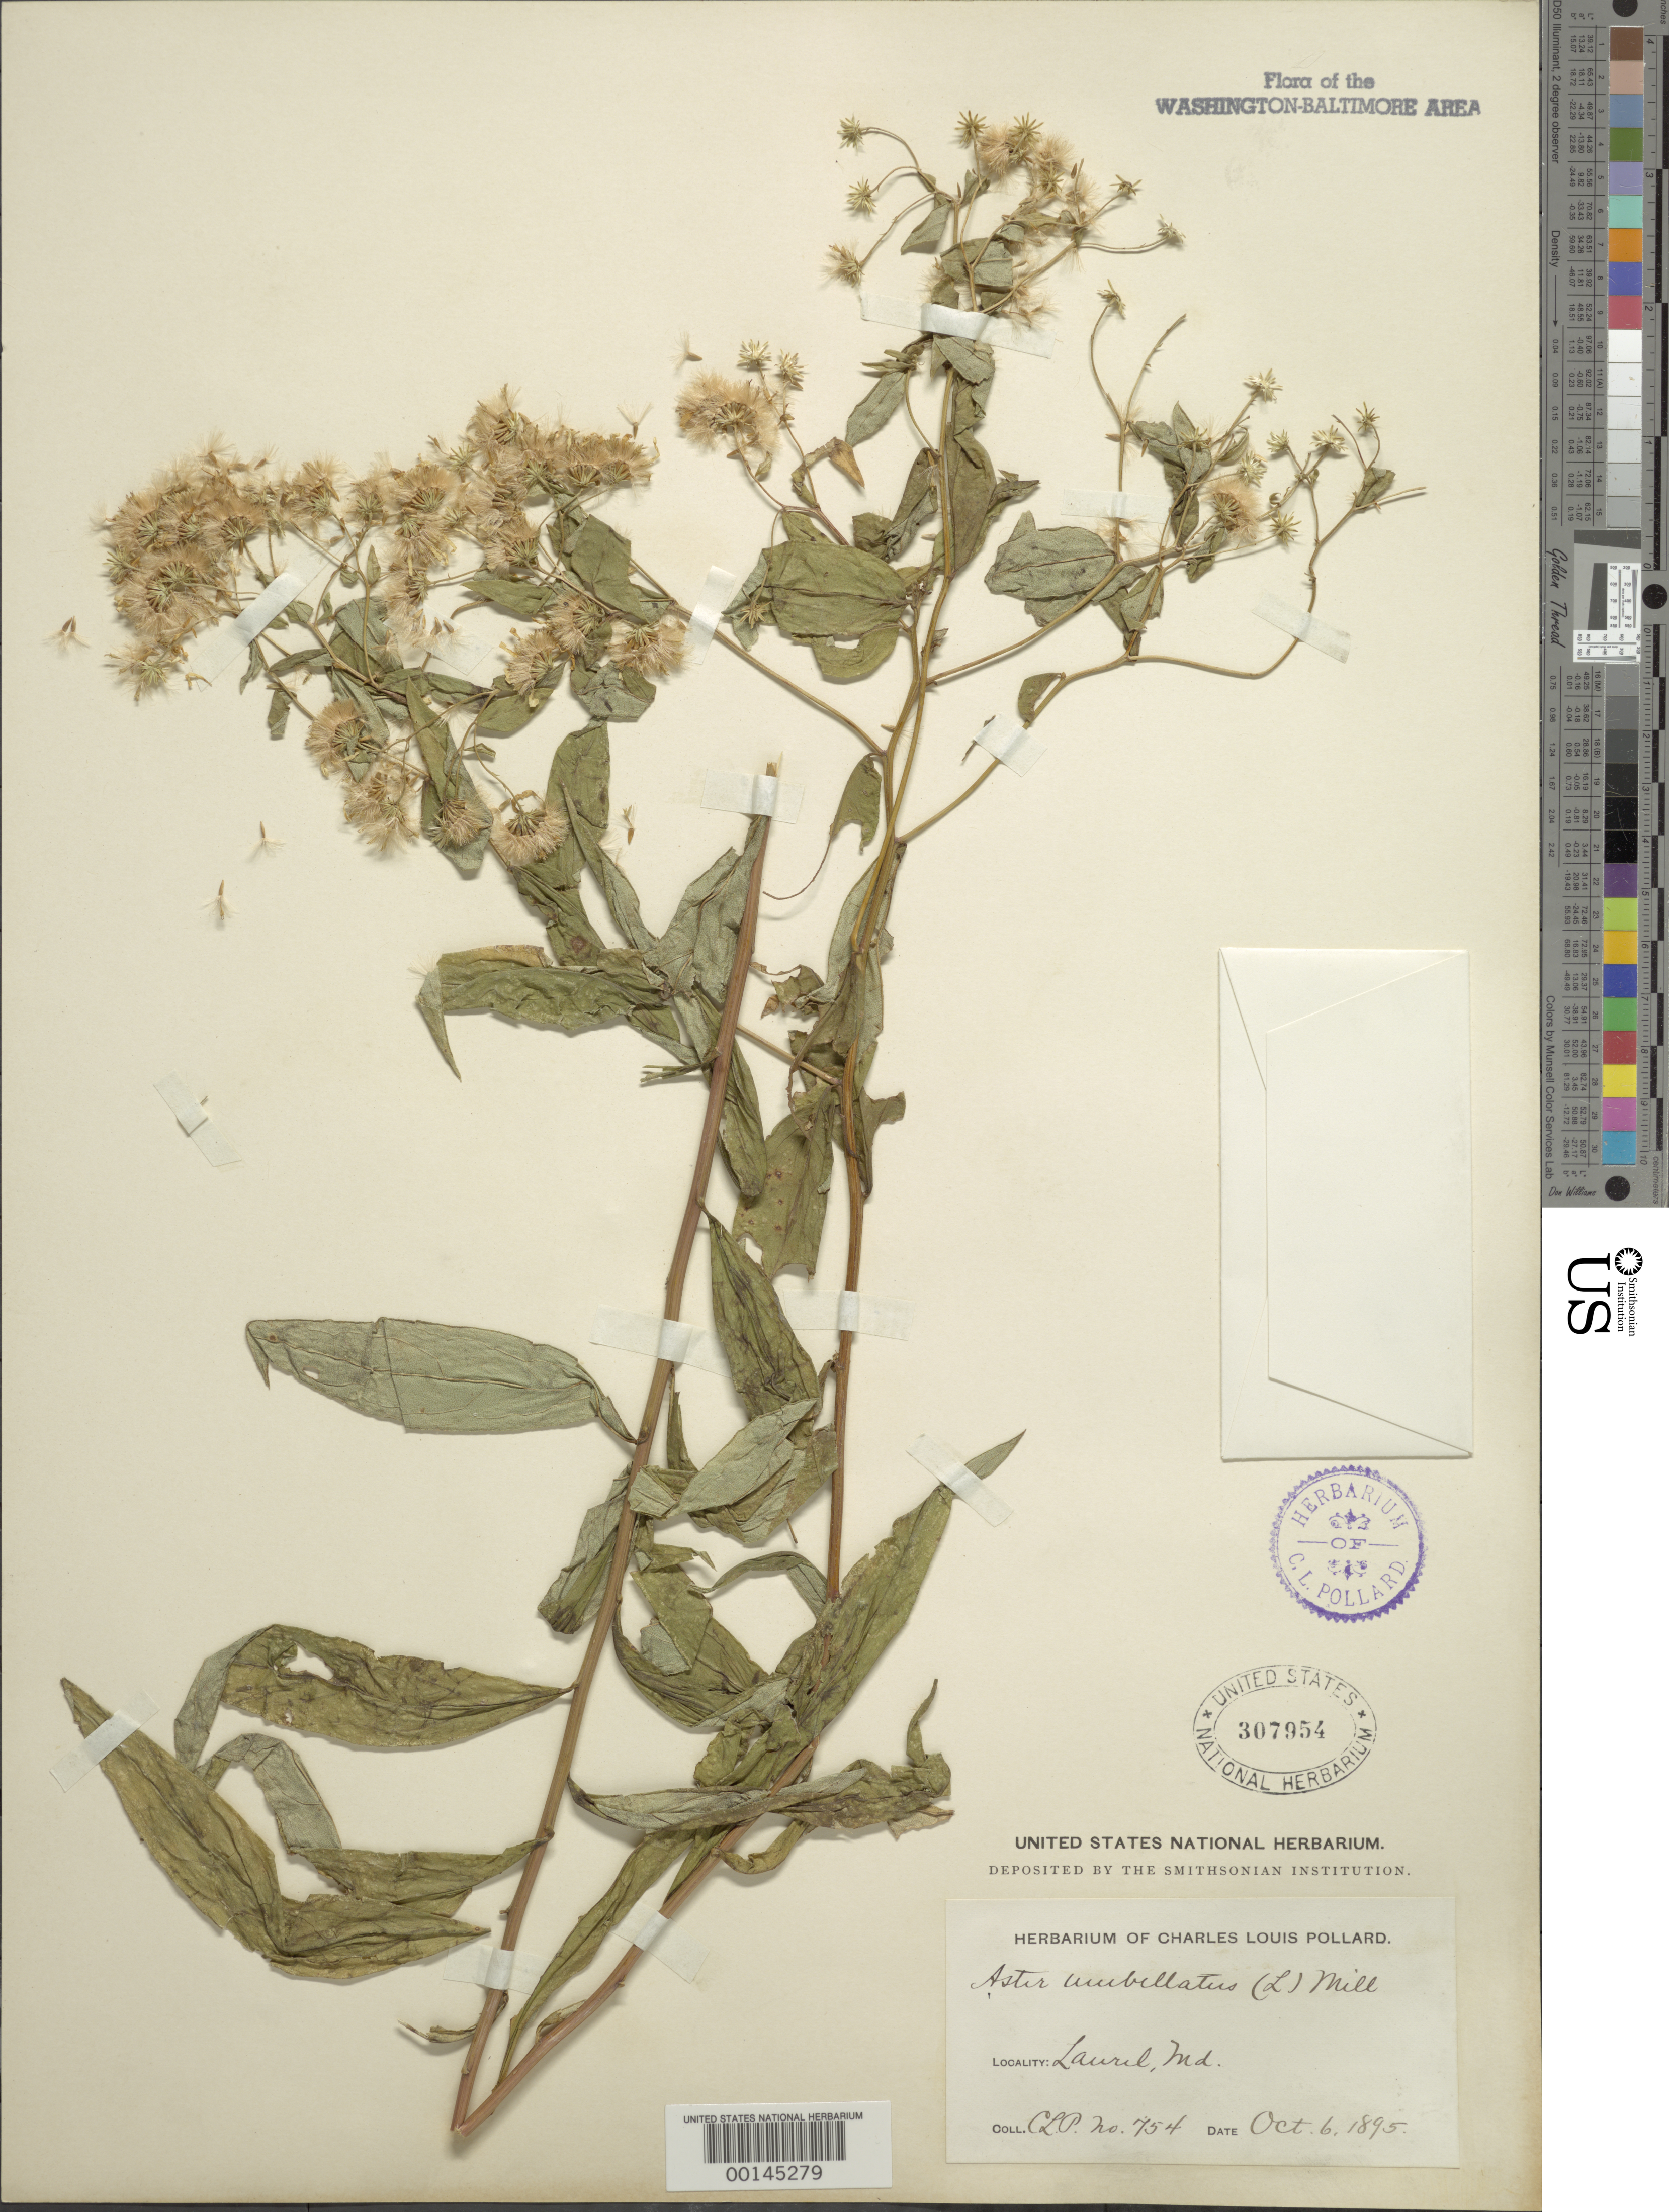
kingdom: Plantae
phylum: Tracheophyta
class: Magnoliopsida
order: Asterales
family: Asteraceae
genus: Doellingeria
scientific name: Doellingeria umbellata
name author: (Mill.) Nees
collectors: C. L. Pollard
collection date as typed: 06 Oct 1895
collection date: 1895-10-06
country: United States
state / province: Maryland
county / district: Prince George's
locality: Laurel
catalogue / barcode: US 307954